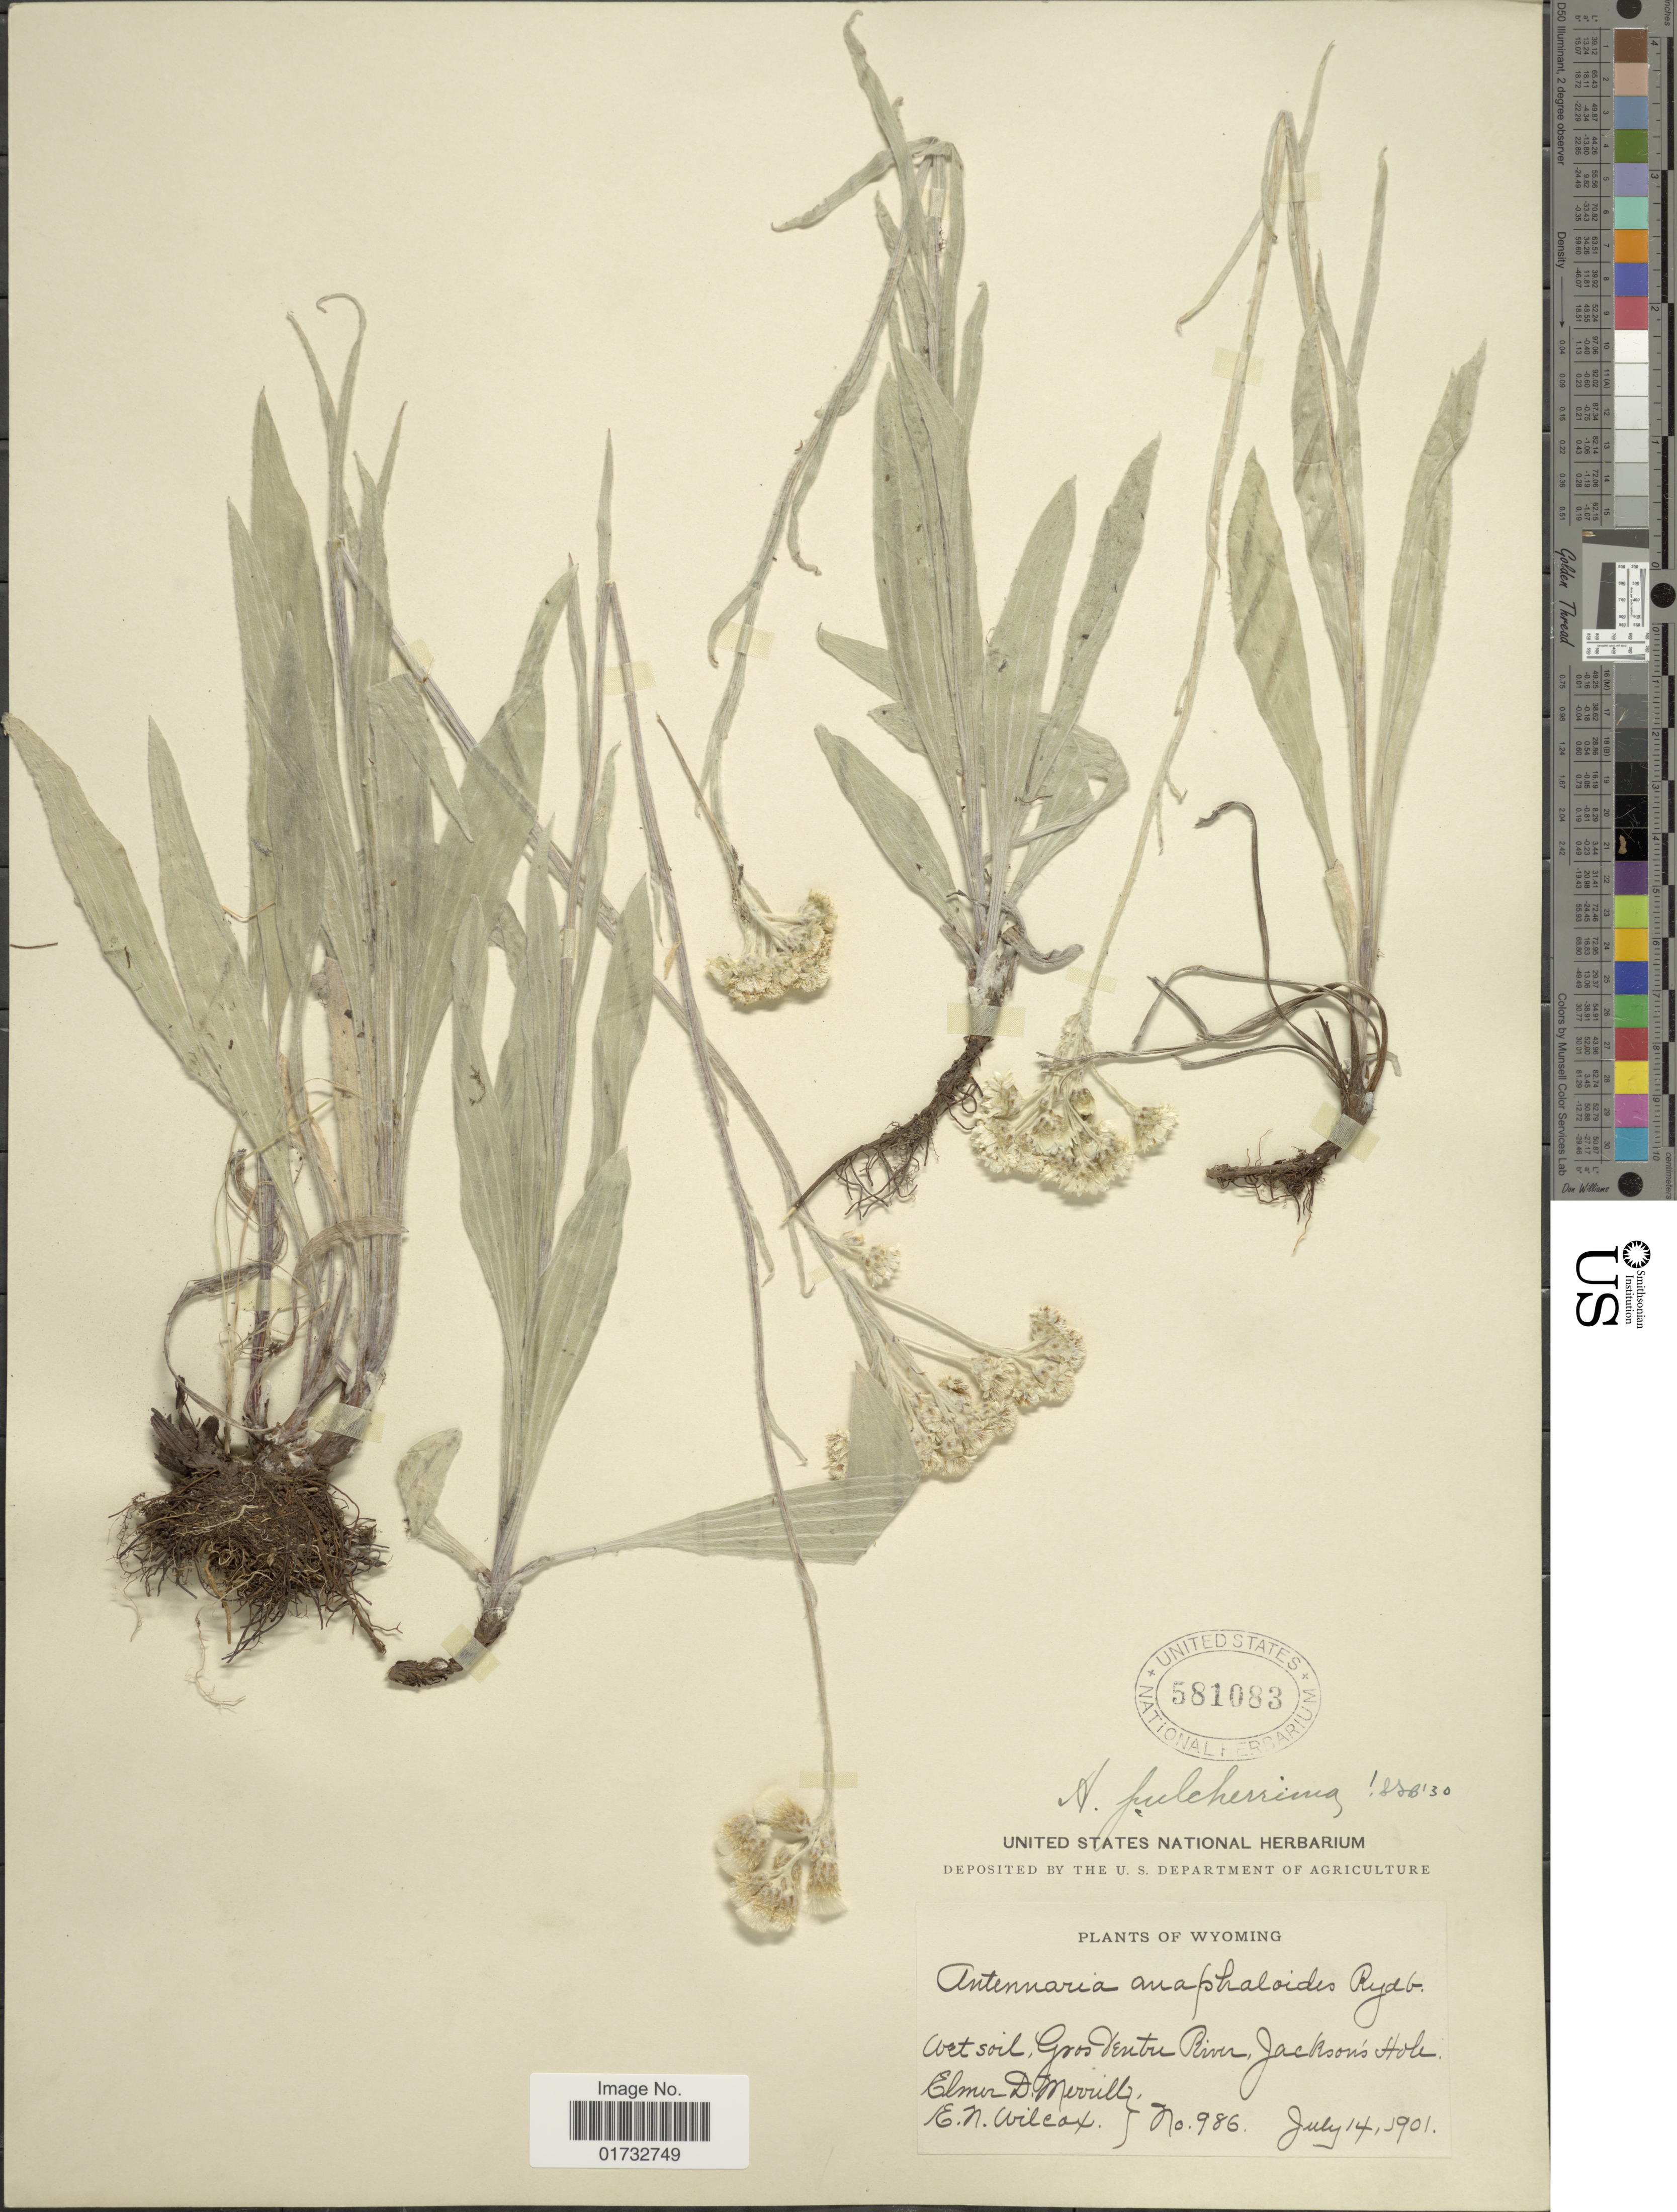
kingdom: Plantae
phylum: Tracheophyta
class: Magnoliopsida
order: Asterales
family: Asteraceae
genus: Antennaria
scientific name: Antennaria pulcherrima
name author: (Hook.) Greene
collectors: E. D. Merrill & E. Wilcox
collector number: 986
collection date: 1901-07-14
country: United States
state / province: Wyoming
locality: Gros Ventre River, Jackson's Hole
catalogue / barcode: US 581083